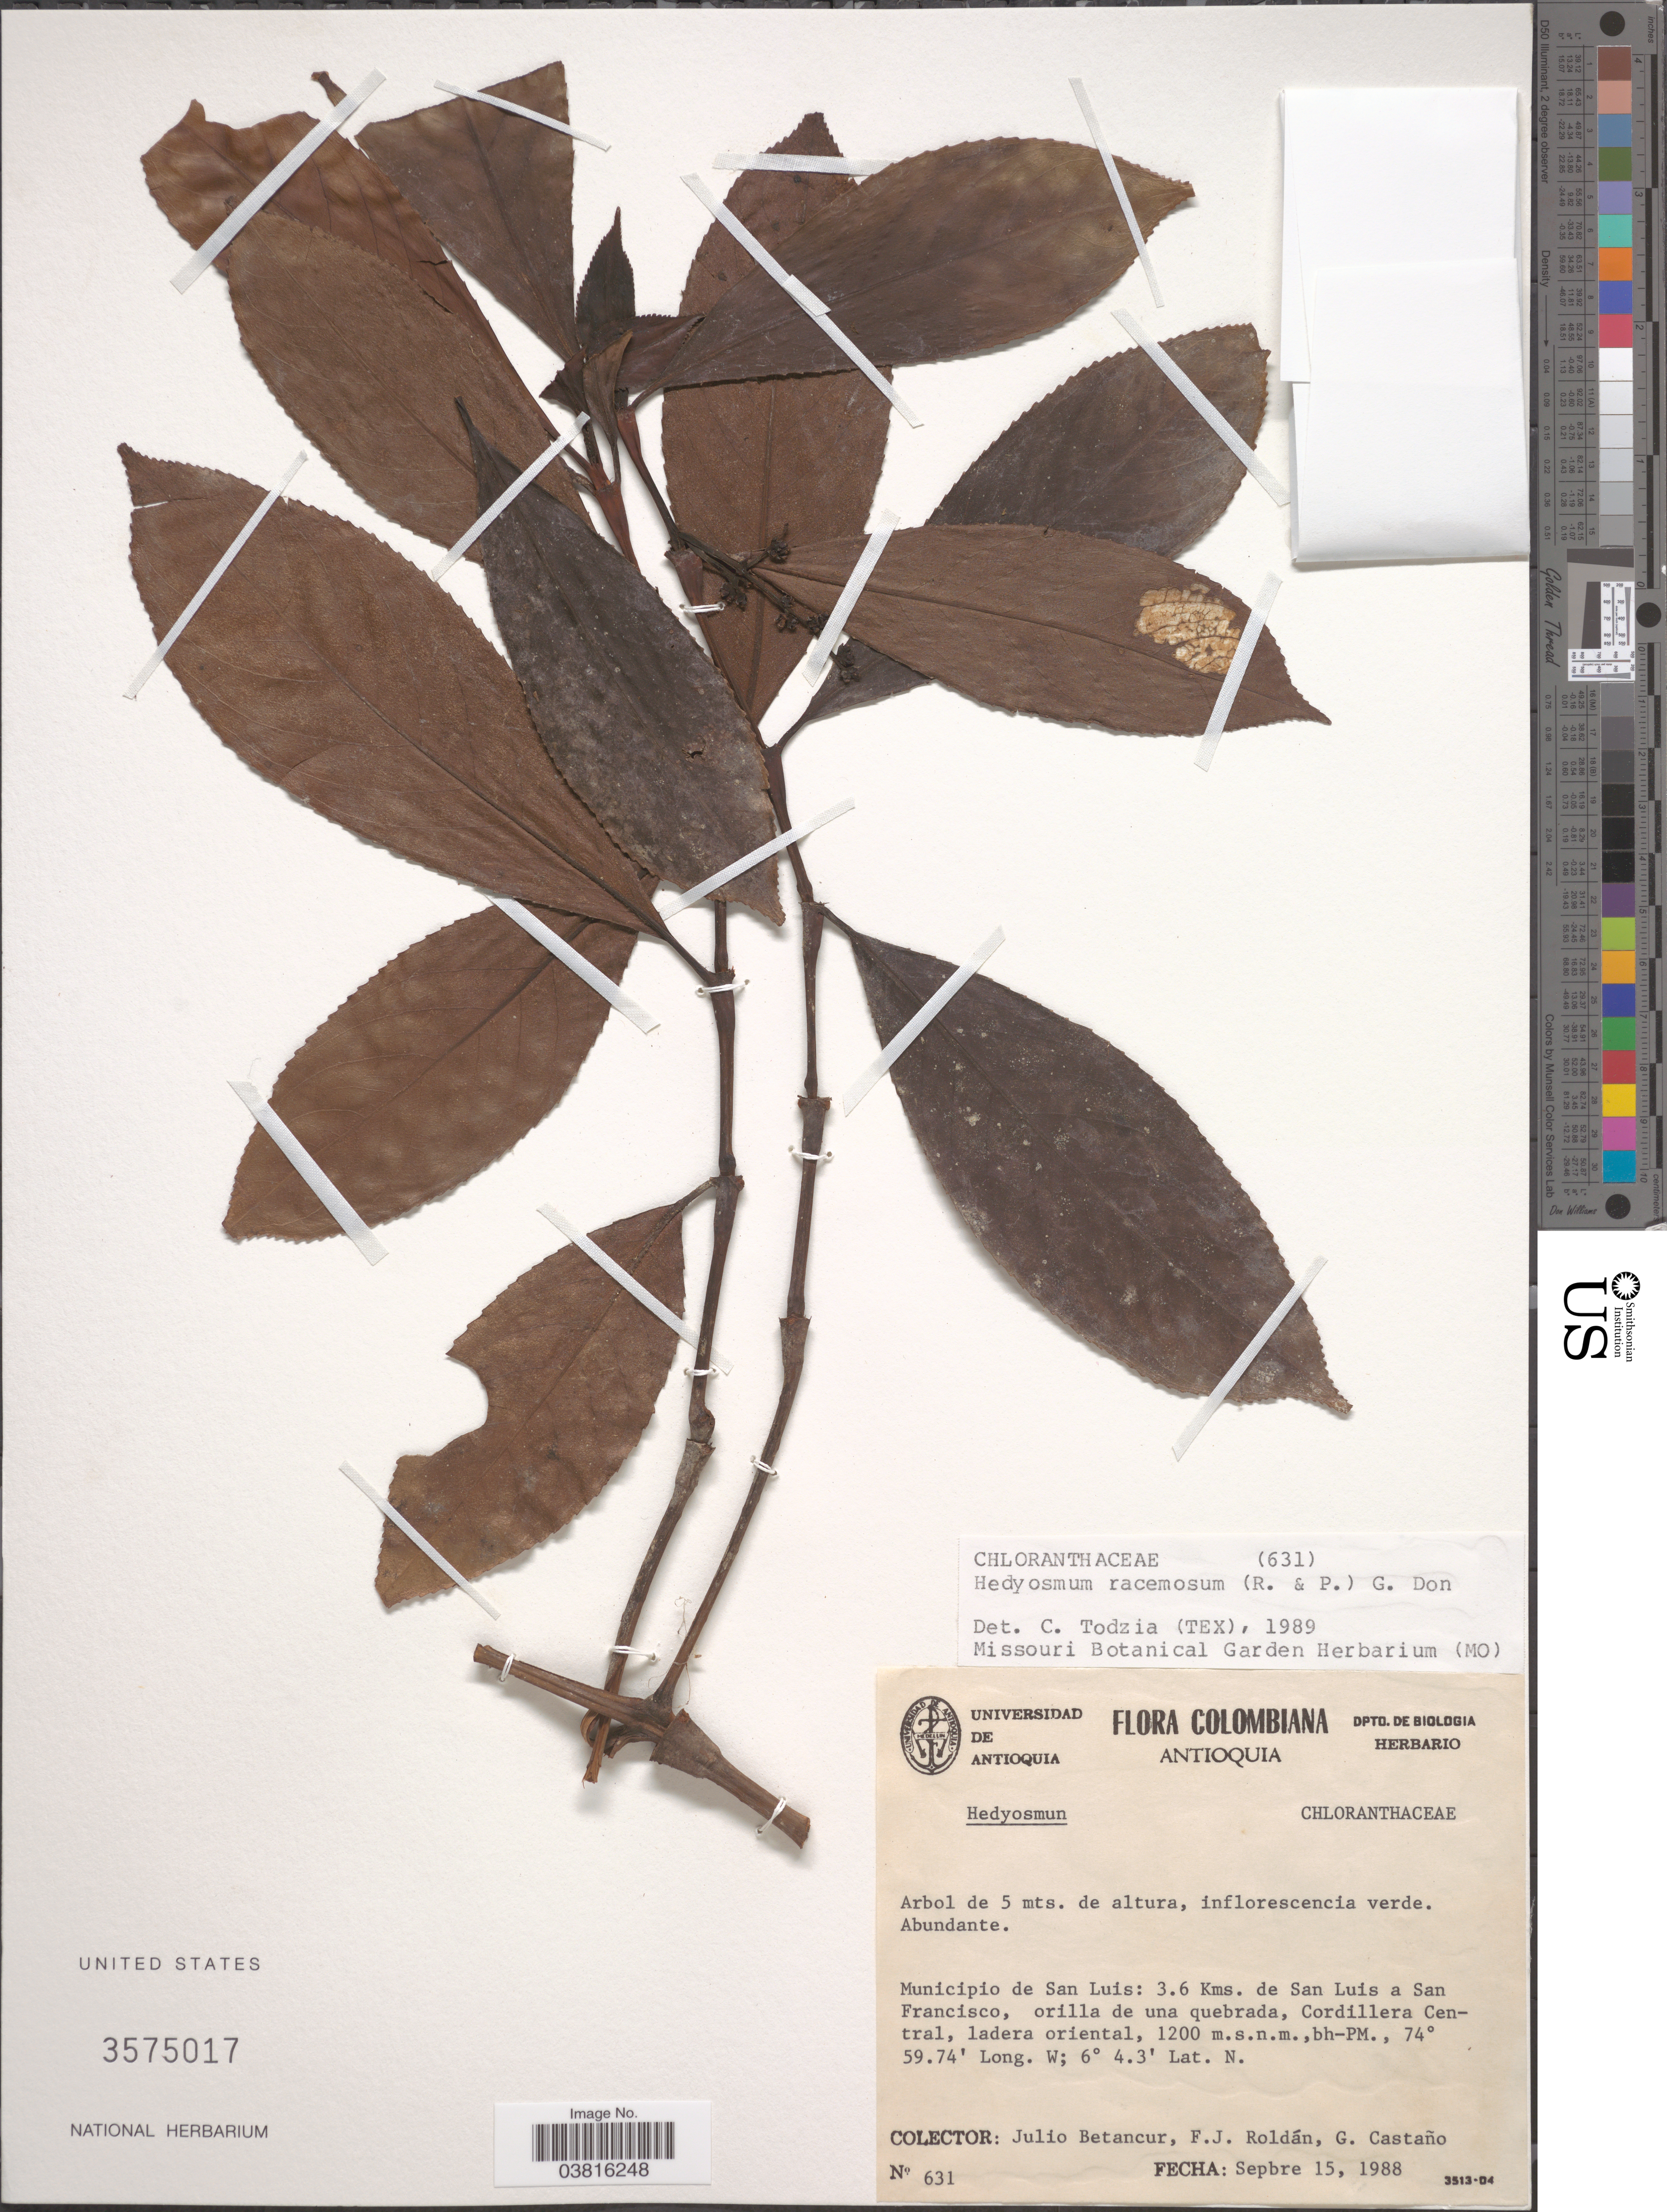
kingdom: Plantae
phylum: Tracheophyta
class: Magnoliopsida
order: Chloranthales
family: Chloranthaceae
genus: Hedyosmum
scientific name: Hedyosmum racemosum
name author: (Ruiz & Pav.) G. Don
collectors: J. Betancur, F. J. Roldán & G. Castano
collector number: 631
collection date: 1988-09-15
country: Colombia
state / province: Antioquia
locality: Municipio de San Luis: 3.6 Kms. de San Luis a San Francisco, orilla de una quebrada, Cordillera Central, ladera oriental.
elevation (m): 1200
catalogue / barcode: US 3575017